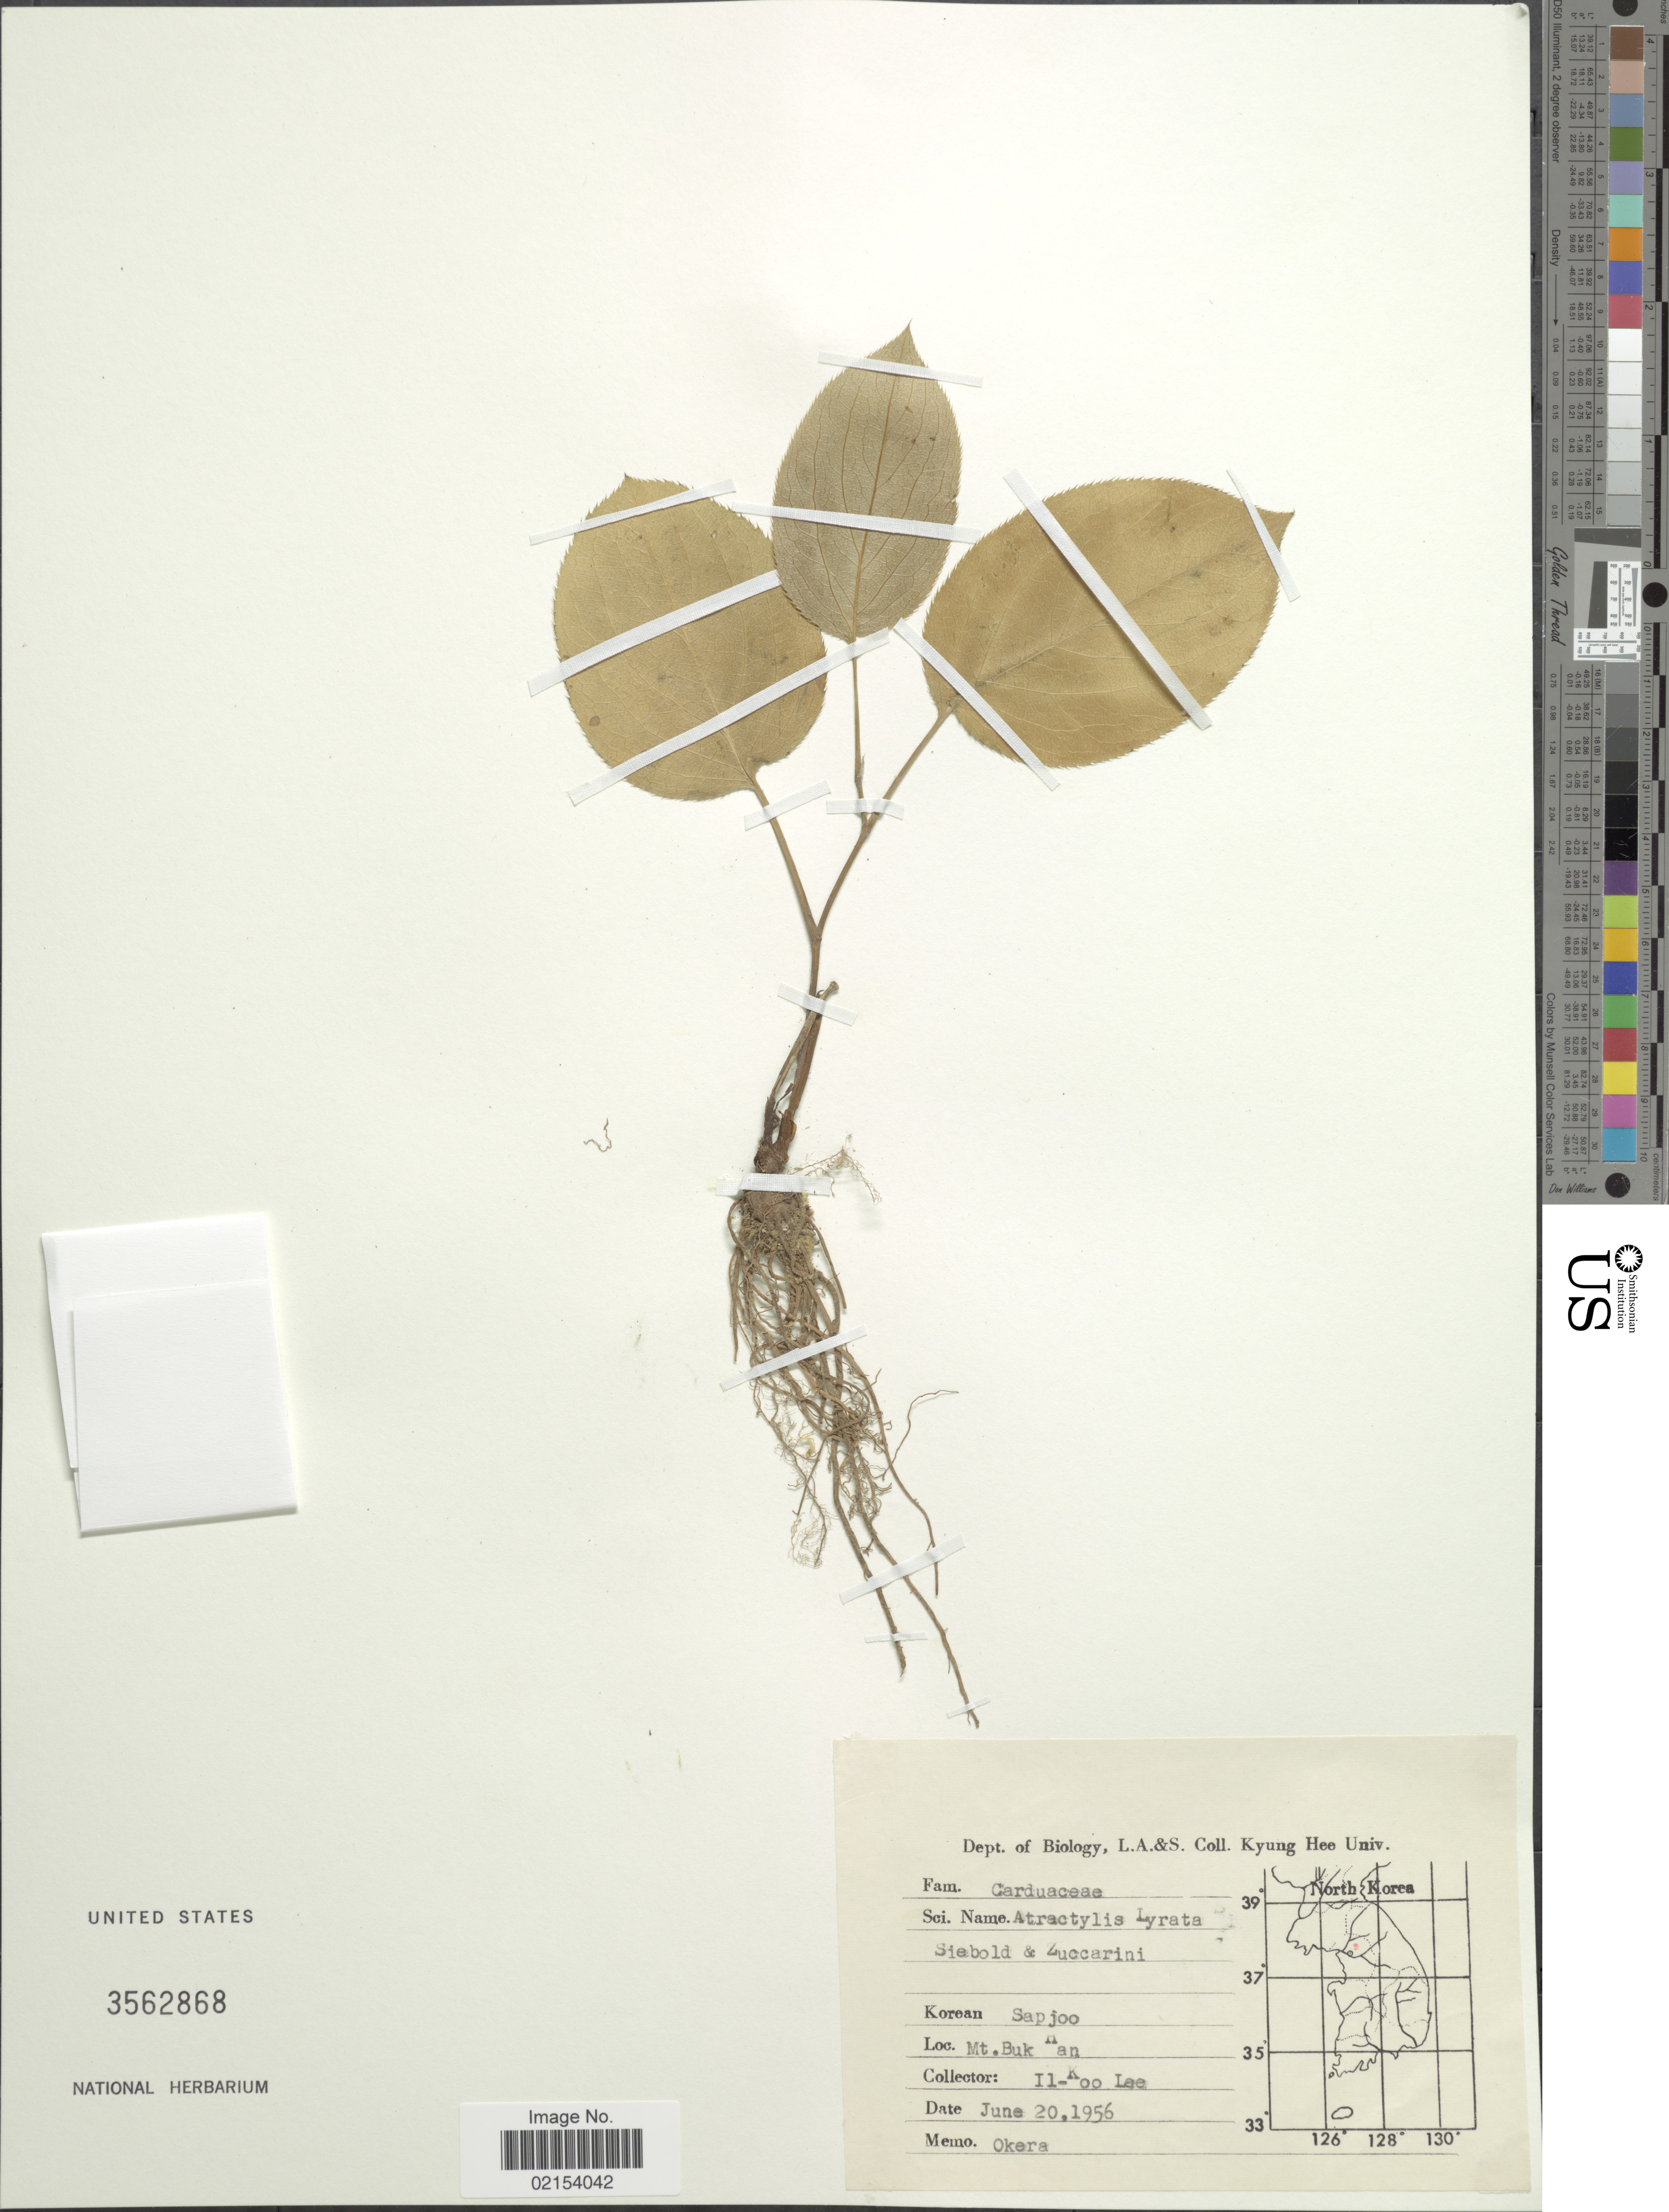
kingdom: Plantae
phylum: Tracheophyta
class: Magnoliopsida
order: Asterales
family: Asteraceae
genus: Atractylodes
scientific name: Atractylodes lancea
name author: (Thunb.) DC.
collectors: Il-Ko Lee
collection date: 1956-06-20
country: South Korea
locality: Mt. Buk Han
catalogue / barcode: US 3562868